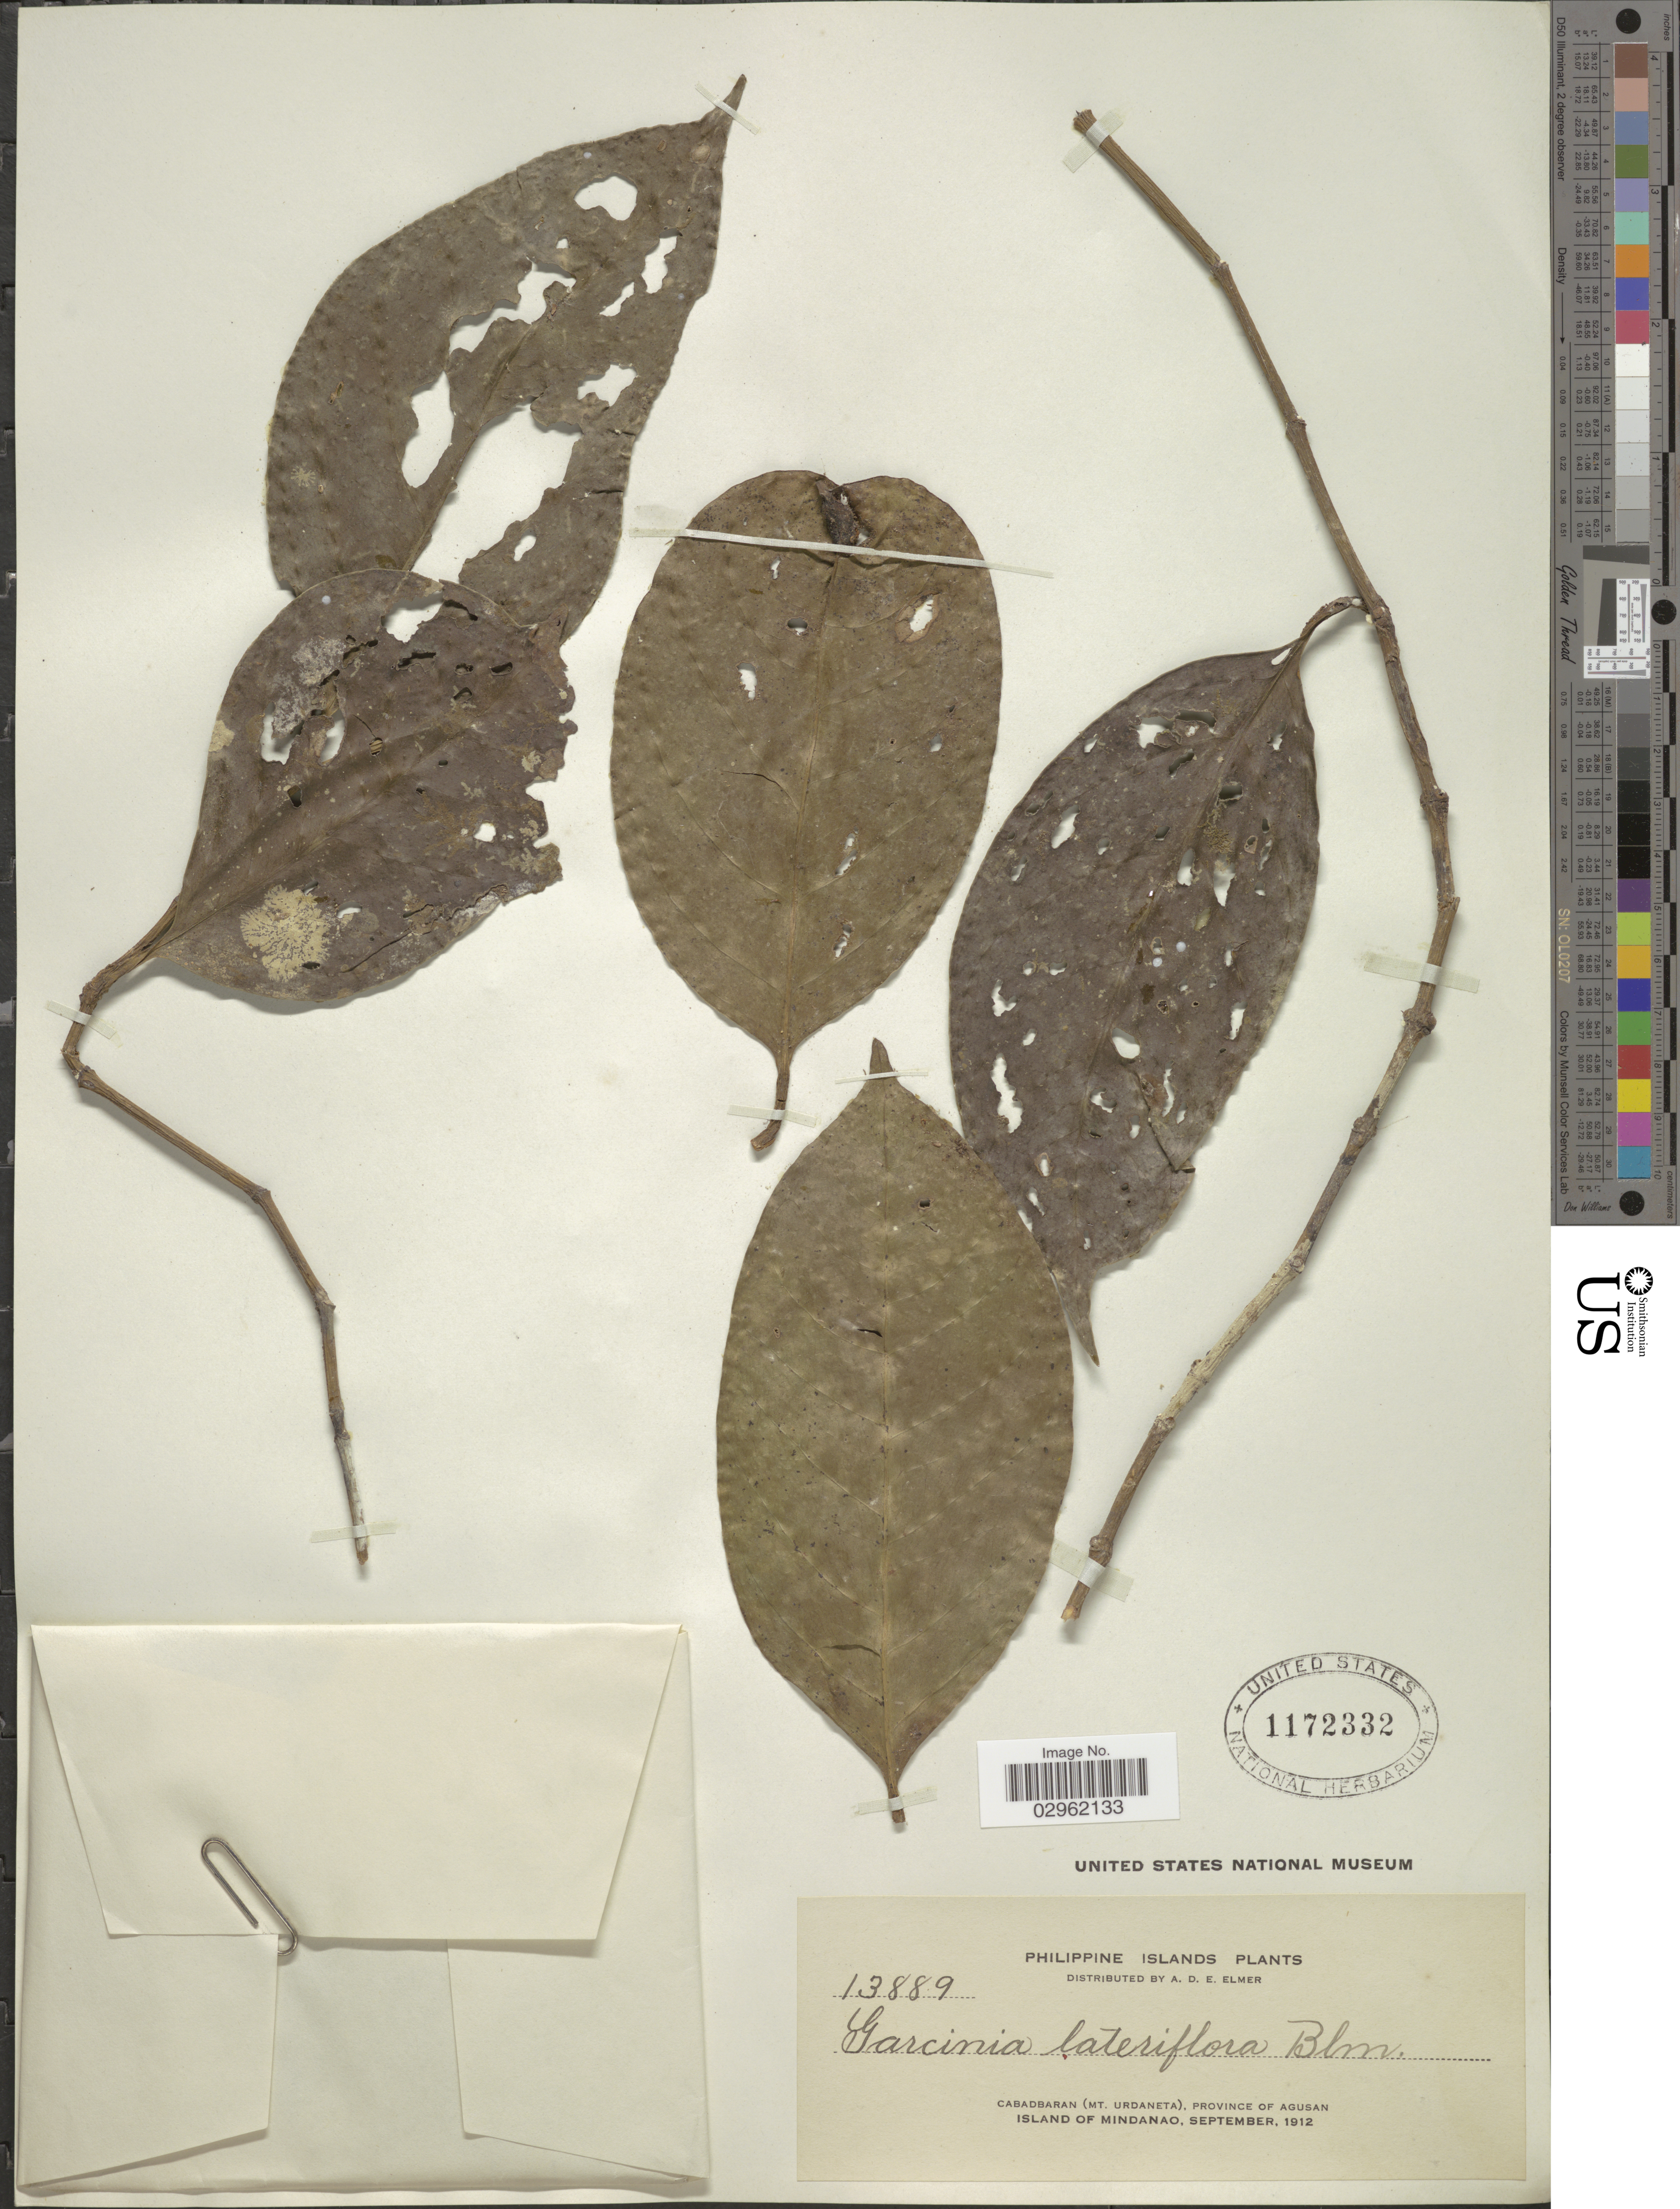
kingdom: Plantae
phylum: Tracheophyta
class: Magnoliopsida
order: Malpighiales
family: Clusiaceae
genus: Garcinia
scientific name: Garcinia lateriflora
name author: Blume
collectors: A. D. E. Elmer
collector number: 13889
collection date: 1912-09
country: Philippines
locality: Philippine Islands. Cabadbaran (Mt. Urdaneta), Province of Agusan. Island of Mindanao.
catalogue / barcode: US 1172332